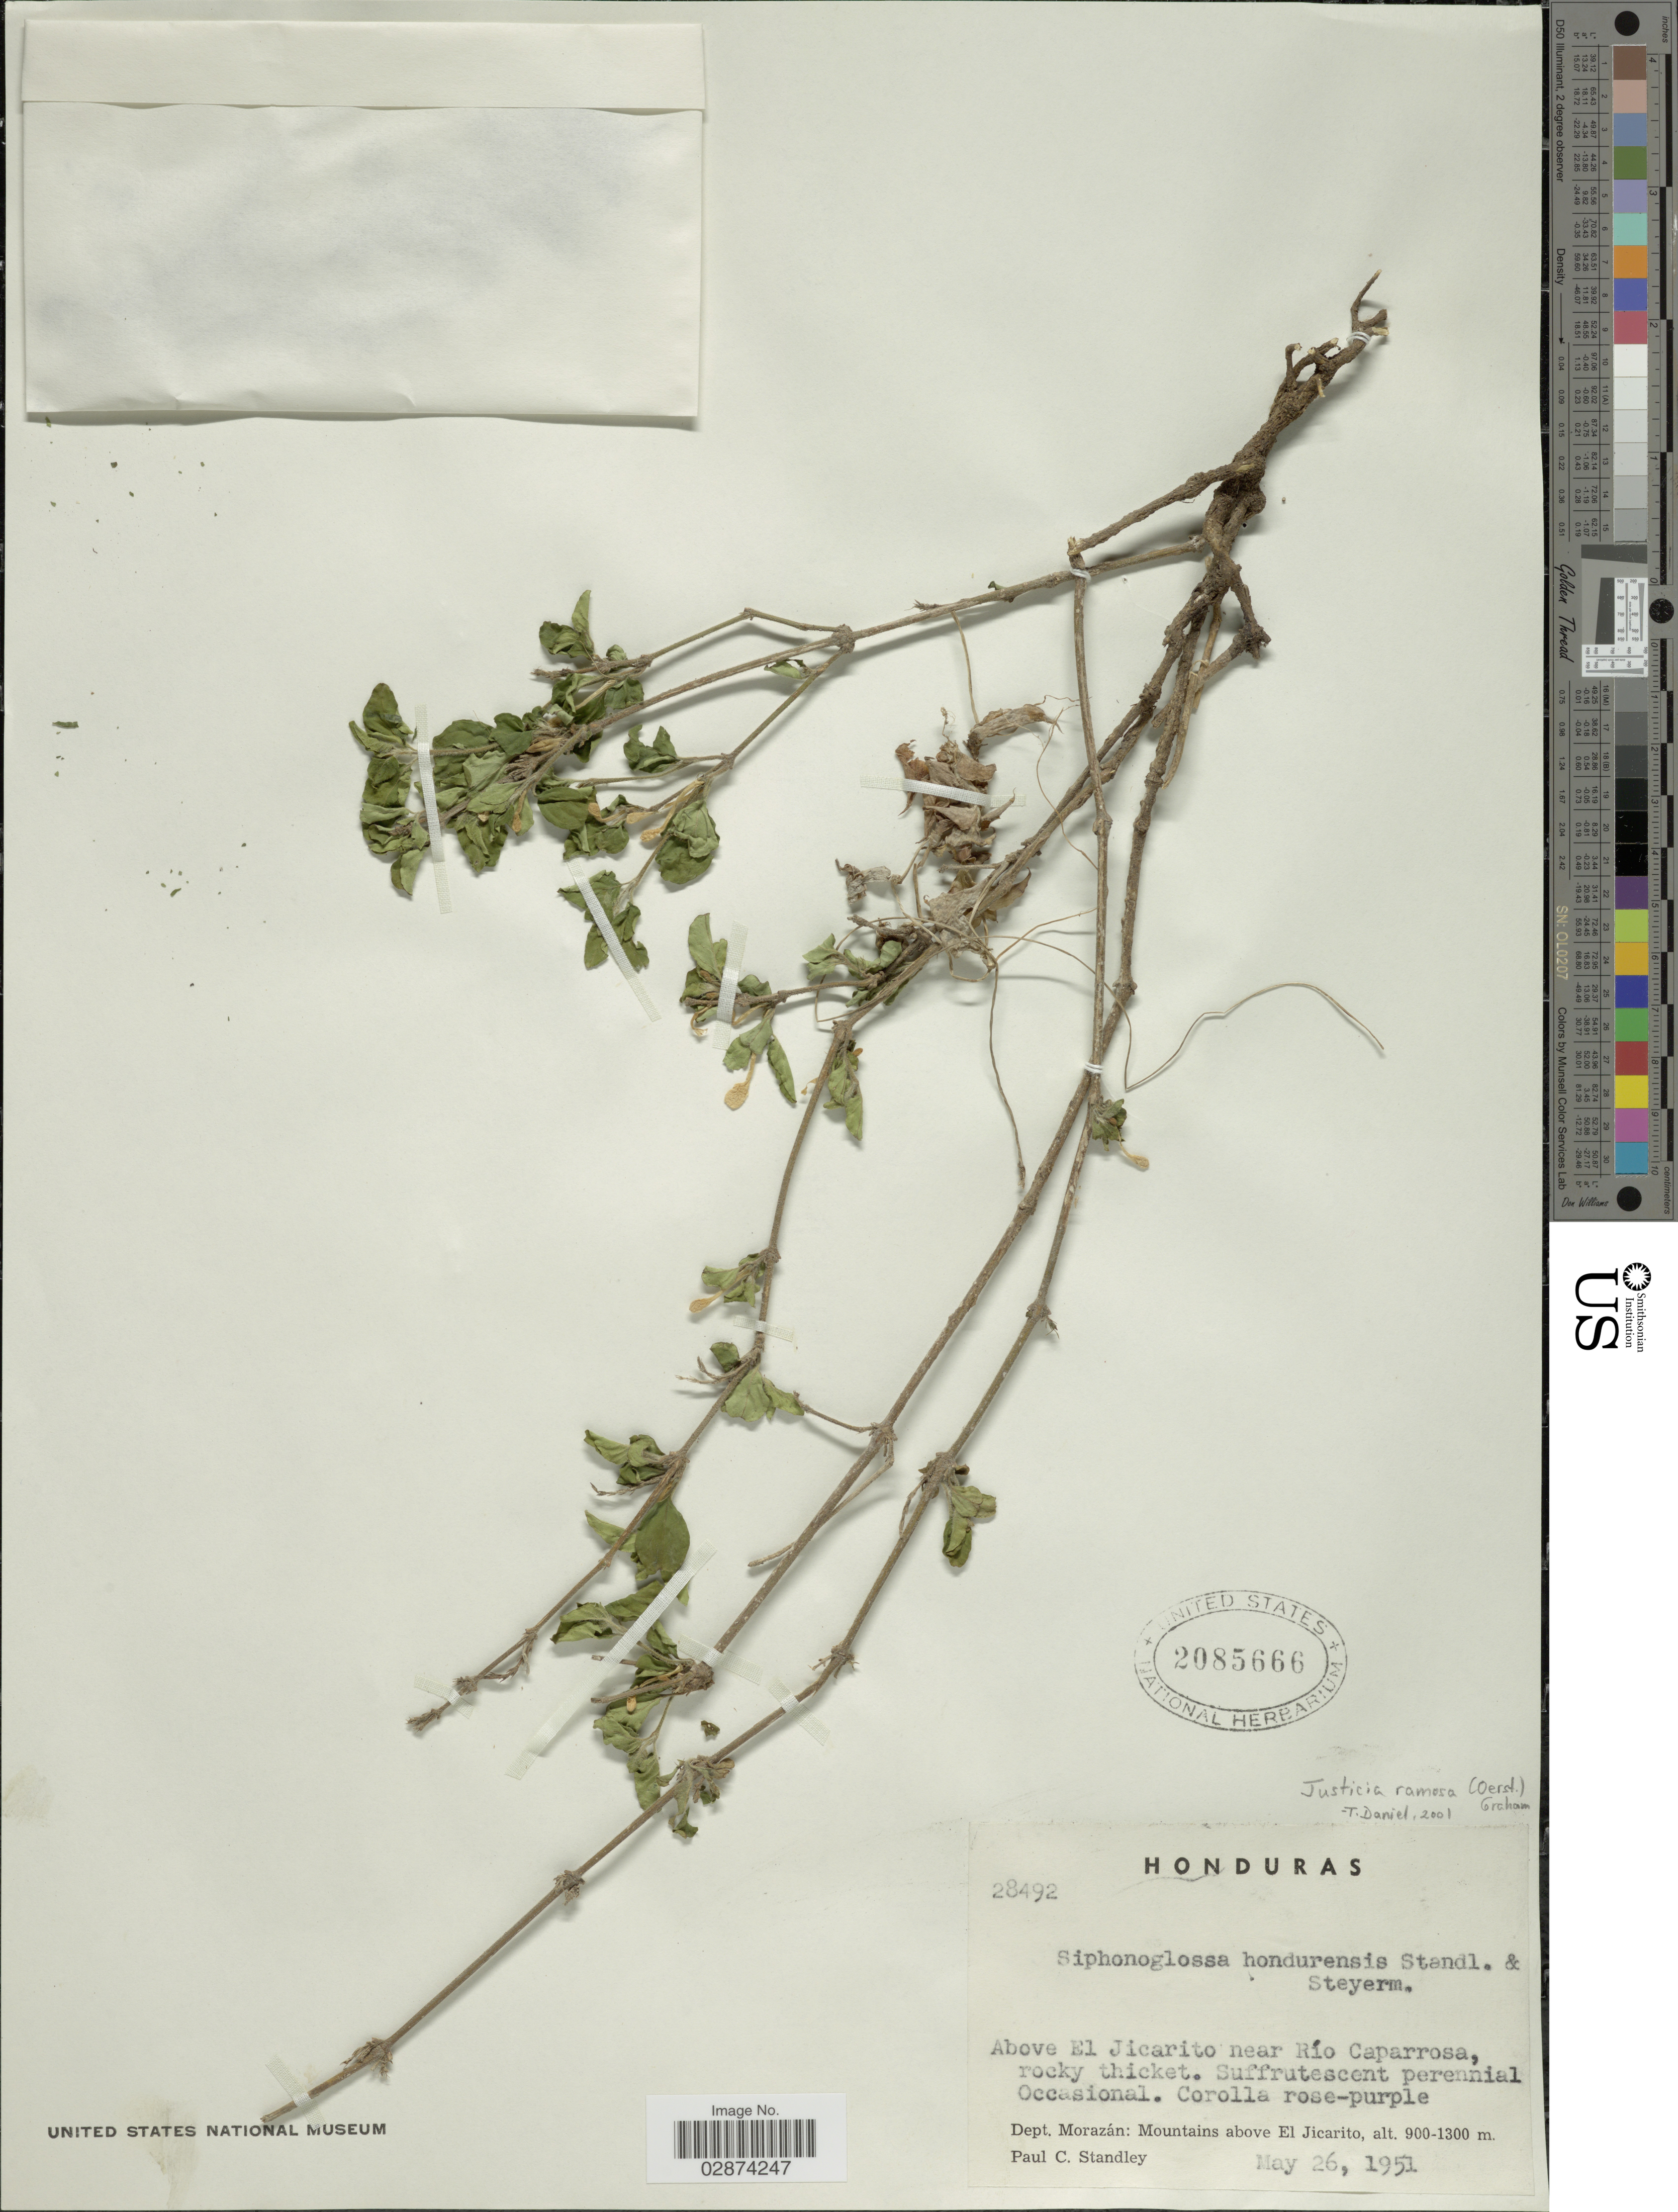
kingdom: Plantae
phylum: Tracheophyta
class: Magnoliopsida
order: Lamiales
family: Acanthaceae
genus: Justicia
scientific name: Justicia ramosa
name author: (Oerst.) V.A.W. Graham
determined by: Fisher, Amanda, (LOB), California State University, Long Beach (UNITED STATES)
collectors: P. C. Standley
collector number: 28492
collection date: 1951-05-26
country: Honduras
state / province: Fco. Morazán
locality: Above El Jicarito near Río Caparrosa, rocky thicket. Dept. Morazán: Mountains above El Jicarito.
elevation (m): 900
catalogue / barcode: US 2085666